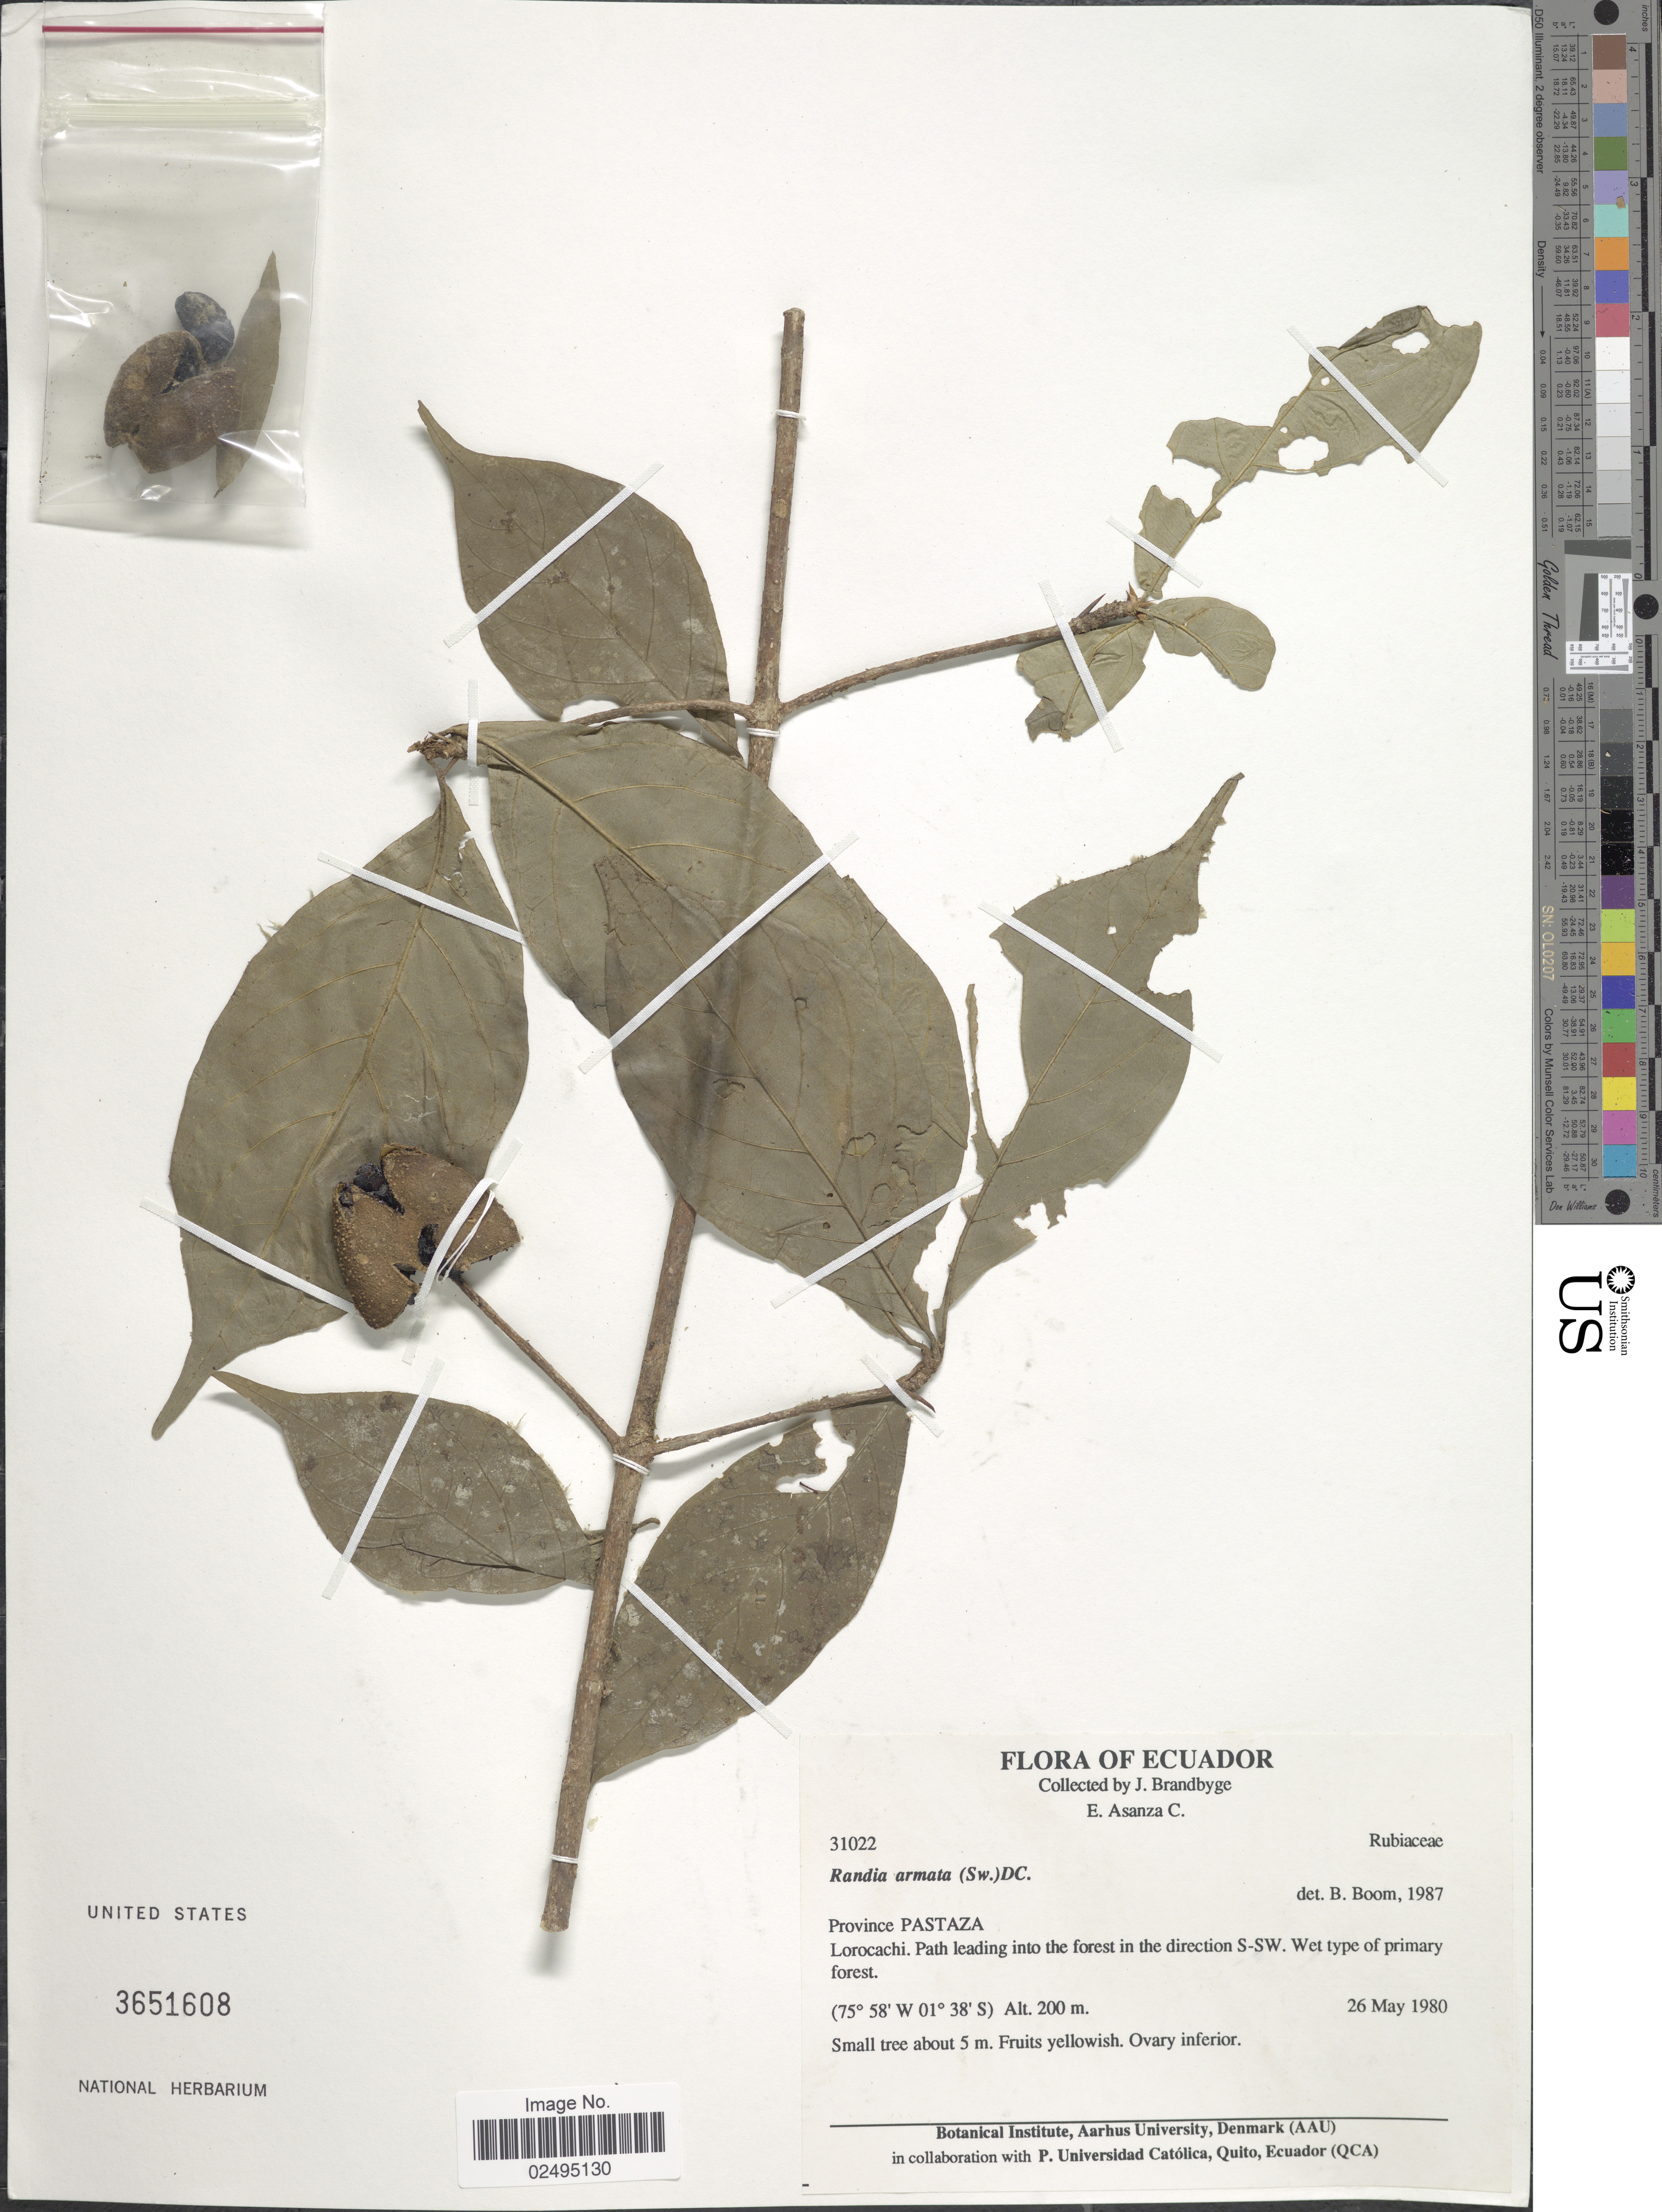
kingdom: Plantae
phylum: Tracheophyta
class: Magnoliopsida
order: Gentianales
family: Rubiaceae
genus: Randia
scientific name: Randia armata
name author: (Sw.) DC.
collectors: J. Brandbyge & E. Asanza C.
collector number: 31022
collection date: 1980-05-26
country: Ecuador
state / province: Pastaza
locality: Lorocachi. Path leading into the forest in the direction S-SW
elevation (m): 200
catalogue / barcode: US 3651608